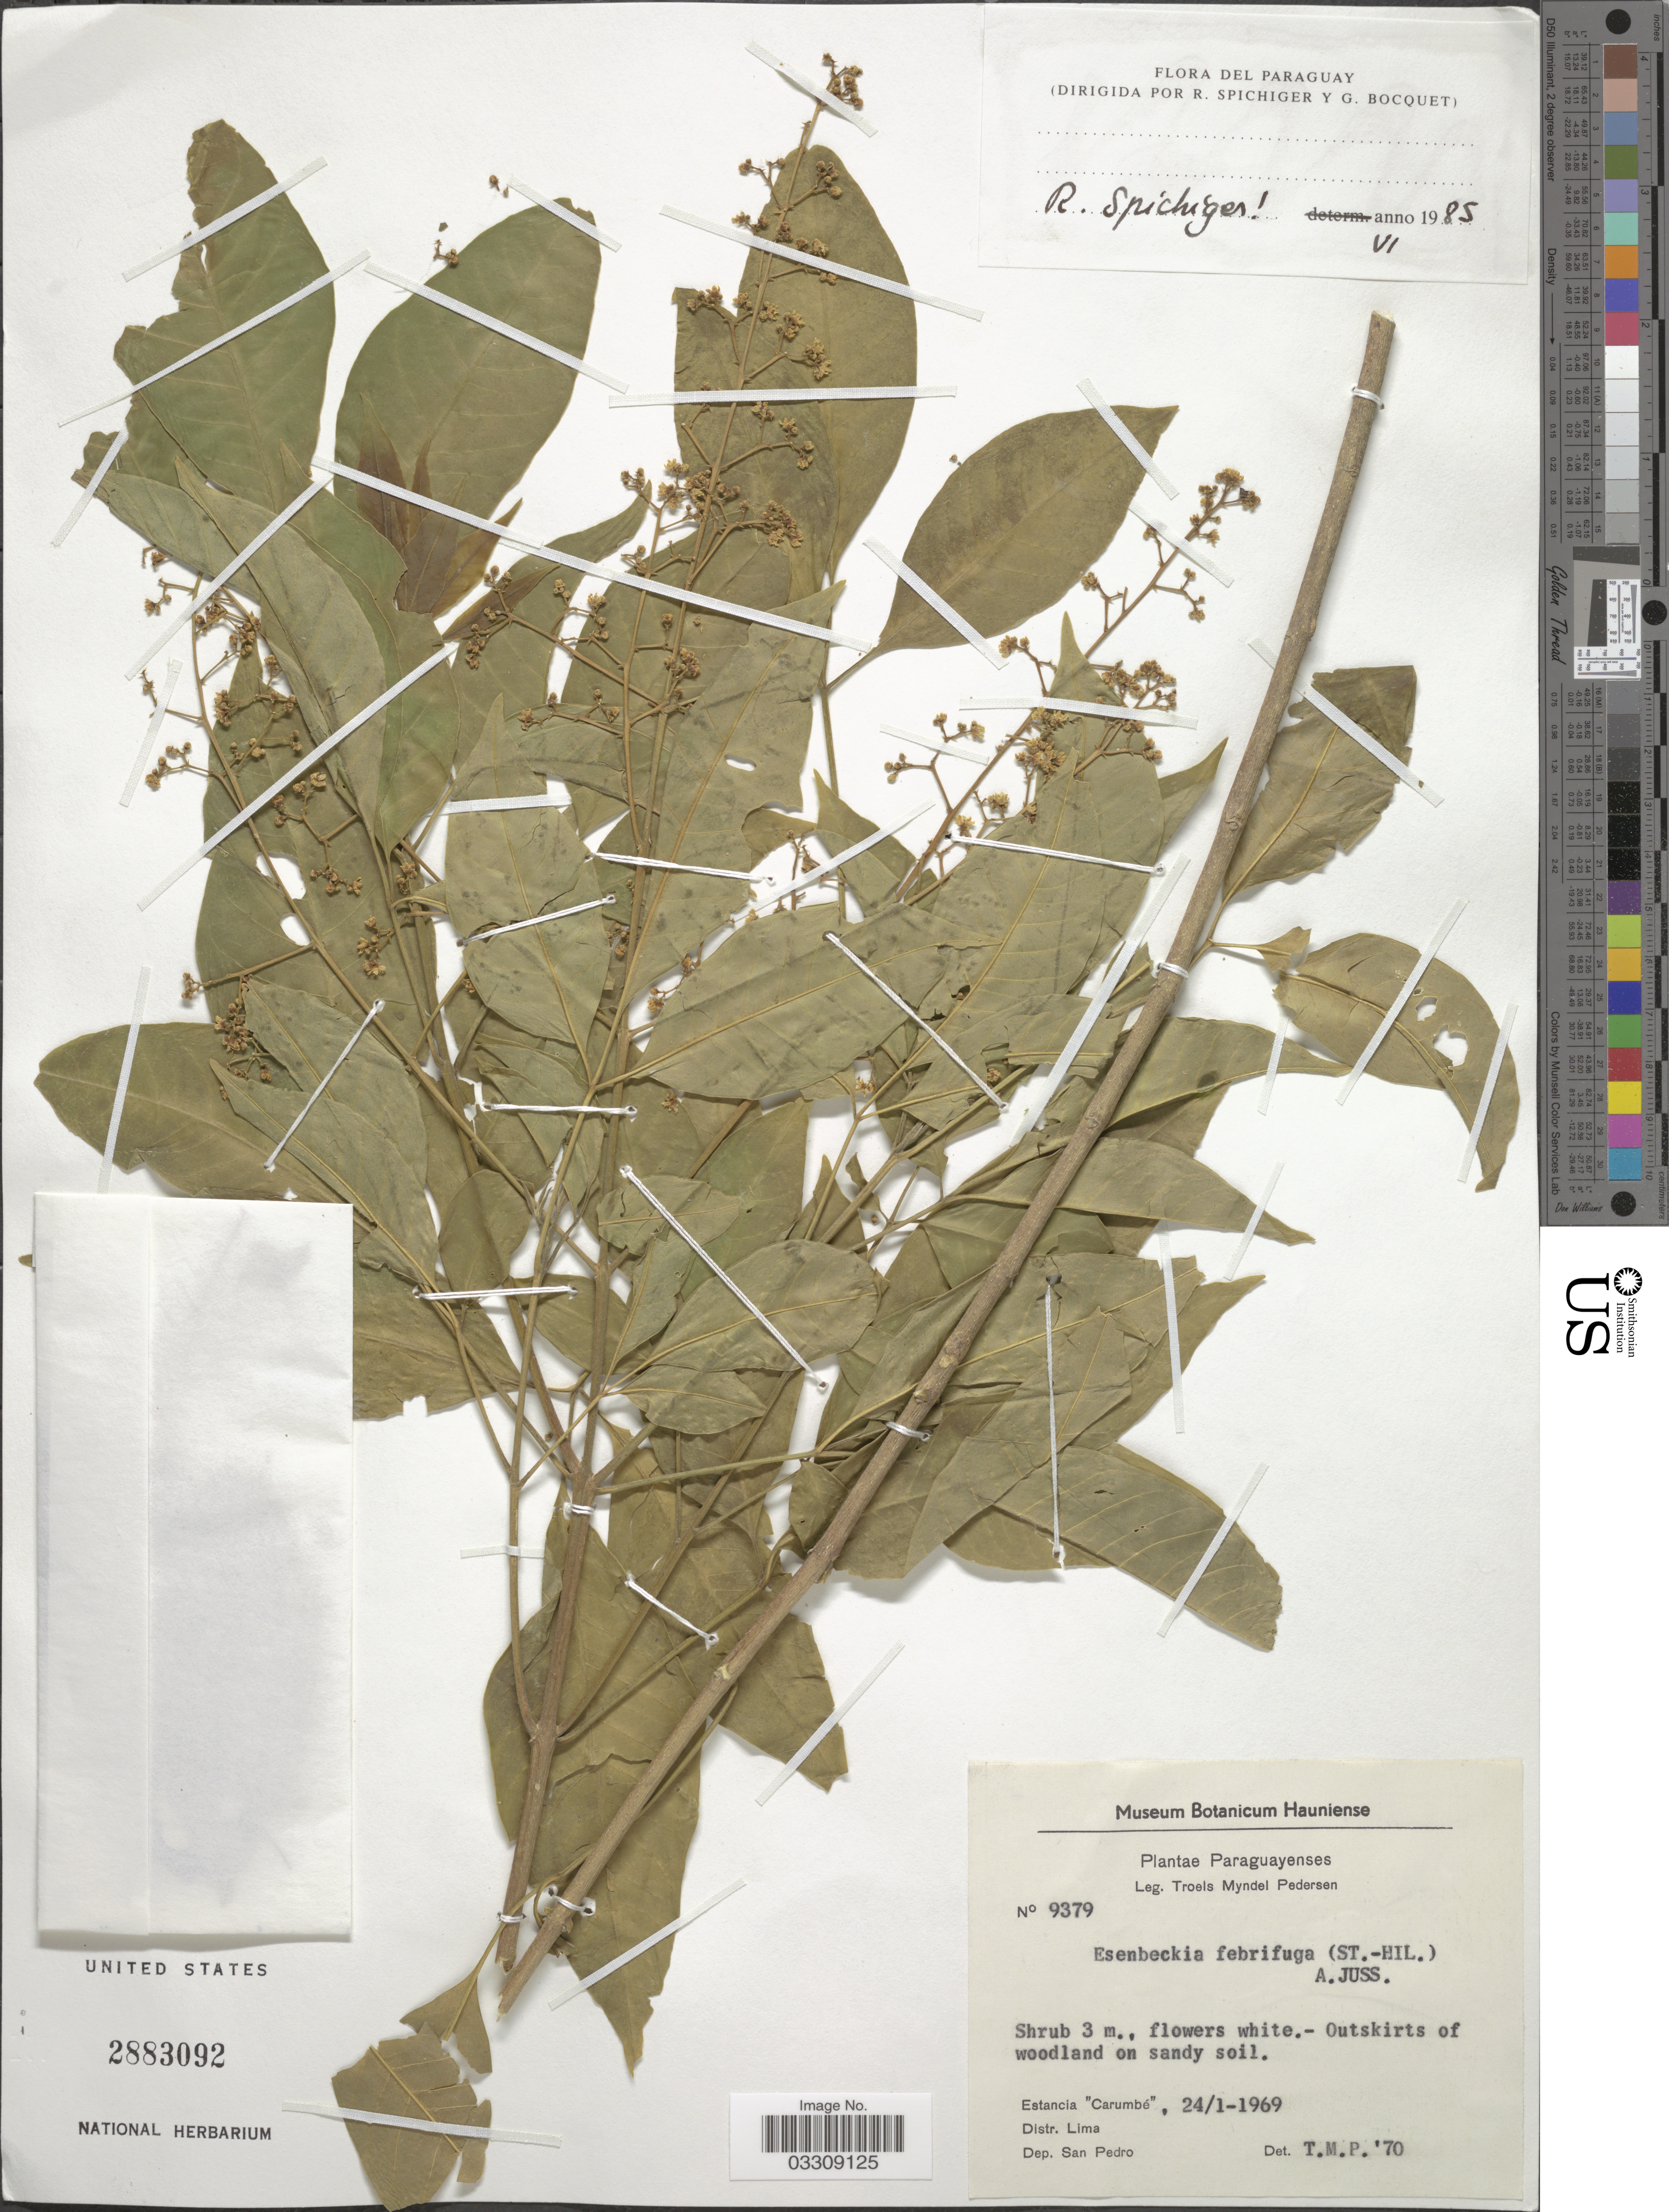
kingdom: Plantae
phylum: Tracheophyta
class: Magnoliopsida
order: Sapindales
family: Rutaceae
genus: Esenbeckia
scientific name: Esenbeckia febrifuga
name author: (A. St.-Hil.) A. Juss. ex Mart.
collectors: T. Pederson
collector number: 9379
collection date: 1969-01-24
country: Paraguay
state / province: San Pedro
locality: Estancia "Caurmbé". Distr. Lima. Dep. San Pedro.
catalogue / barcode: US 2883092